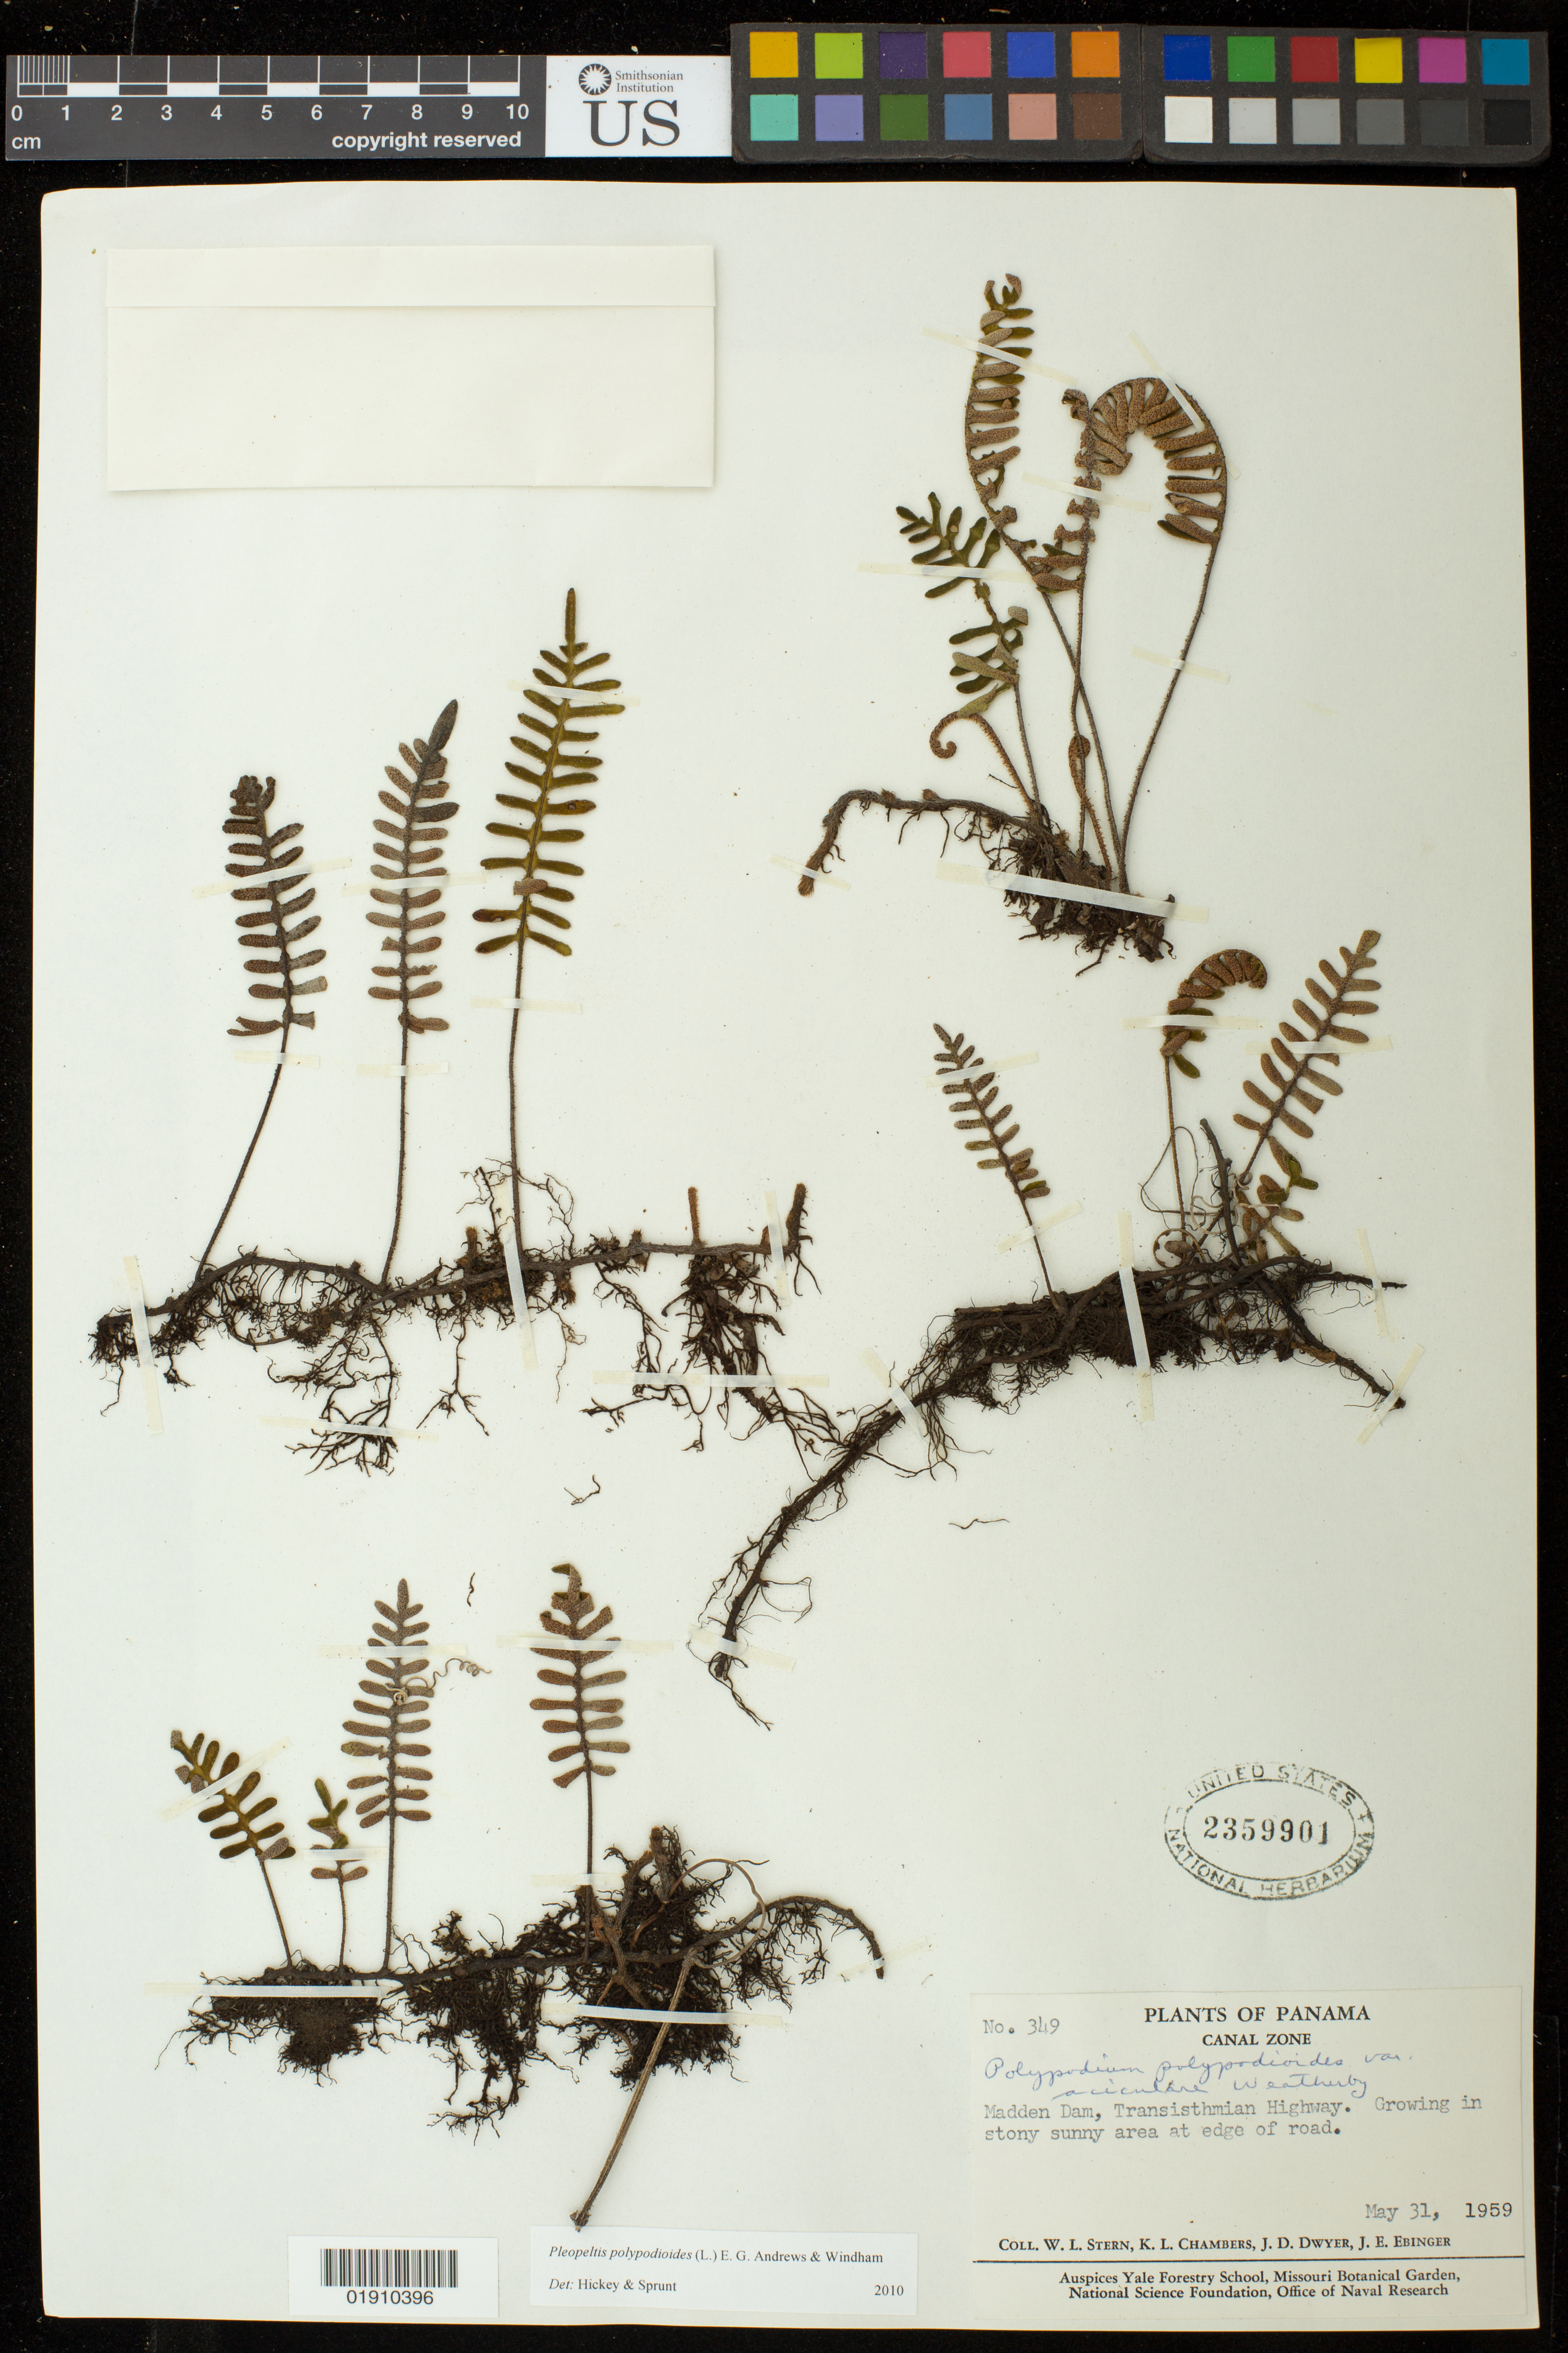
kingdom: Plantae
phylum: Tracheophyta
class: Polypodiopsida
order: Polypodiales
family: Polypodiaceae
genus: Pleopeltis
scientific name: Pleopeltis polypodioides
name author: (L.) E.G. Andrews & Windham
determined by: Hickey, R. J.; Sprunt, S. V.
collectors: W. L. Stern, K. Chambers, J. D. Dwyer & J. Ebinger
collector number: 349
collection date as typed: May 31, 1959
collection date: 1959-05-31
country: Panama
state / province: Colón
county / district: Canal Zone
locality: Canal Zone, Madden Dam, Transisthmian Highway.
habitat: Growing in stony sunny area at edge of road.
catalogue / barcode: US 2359901